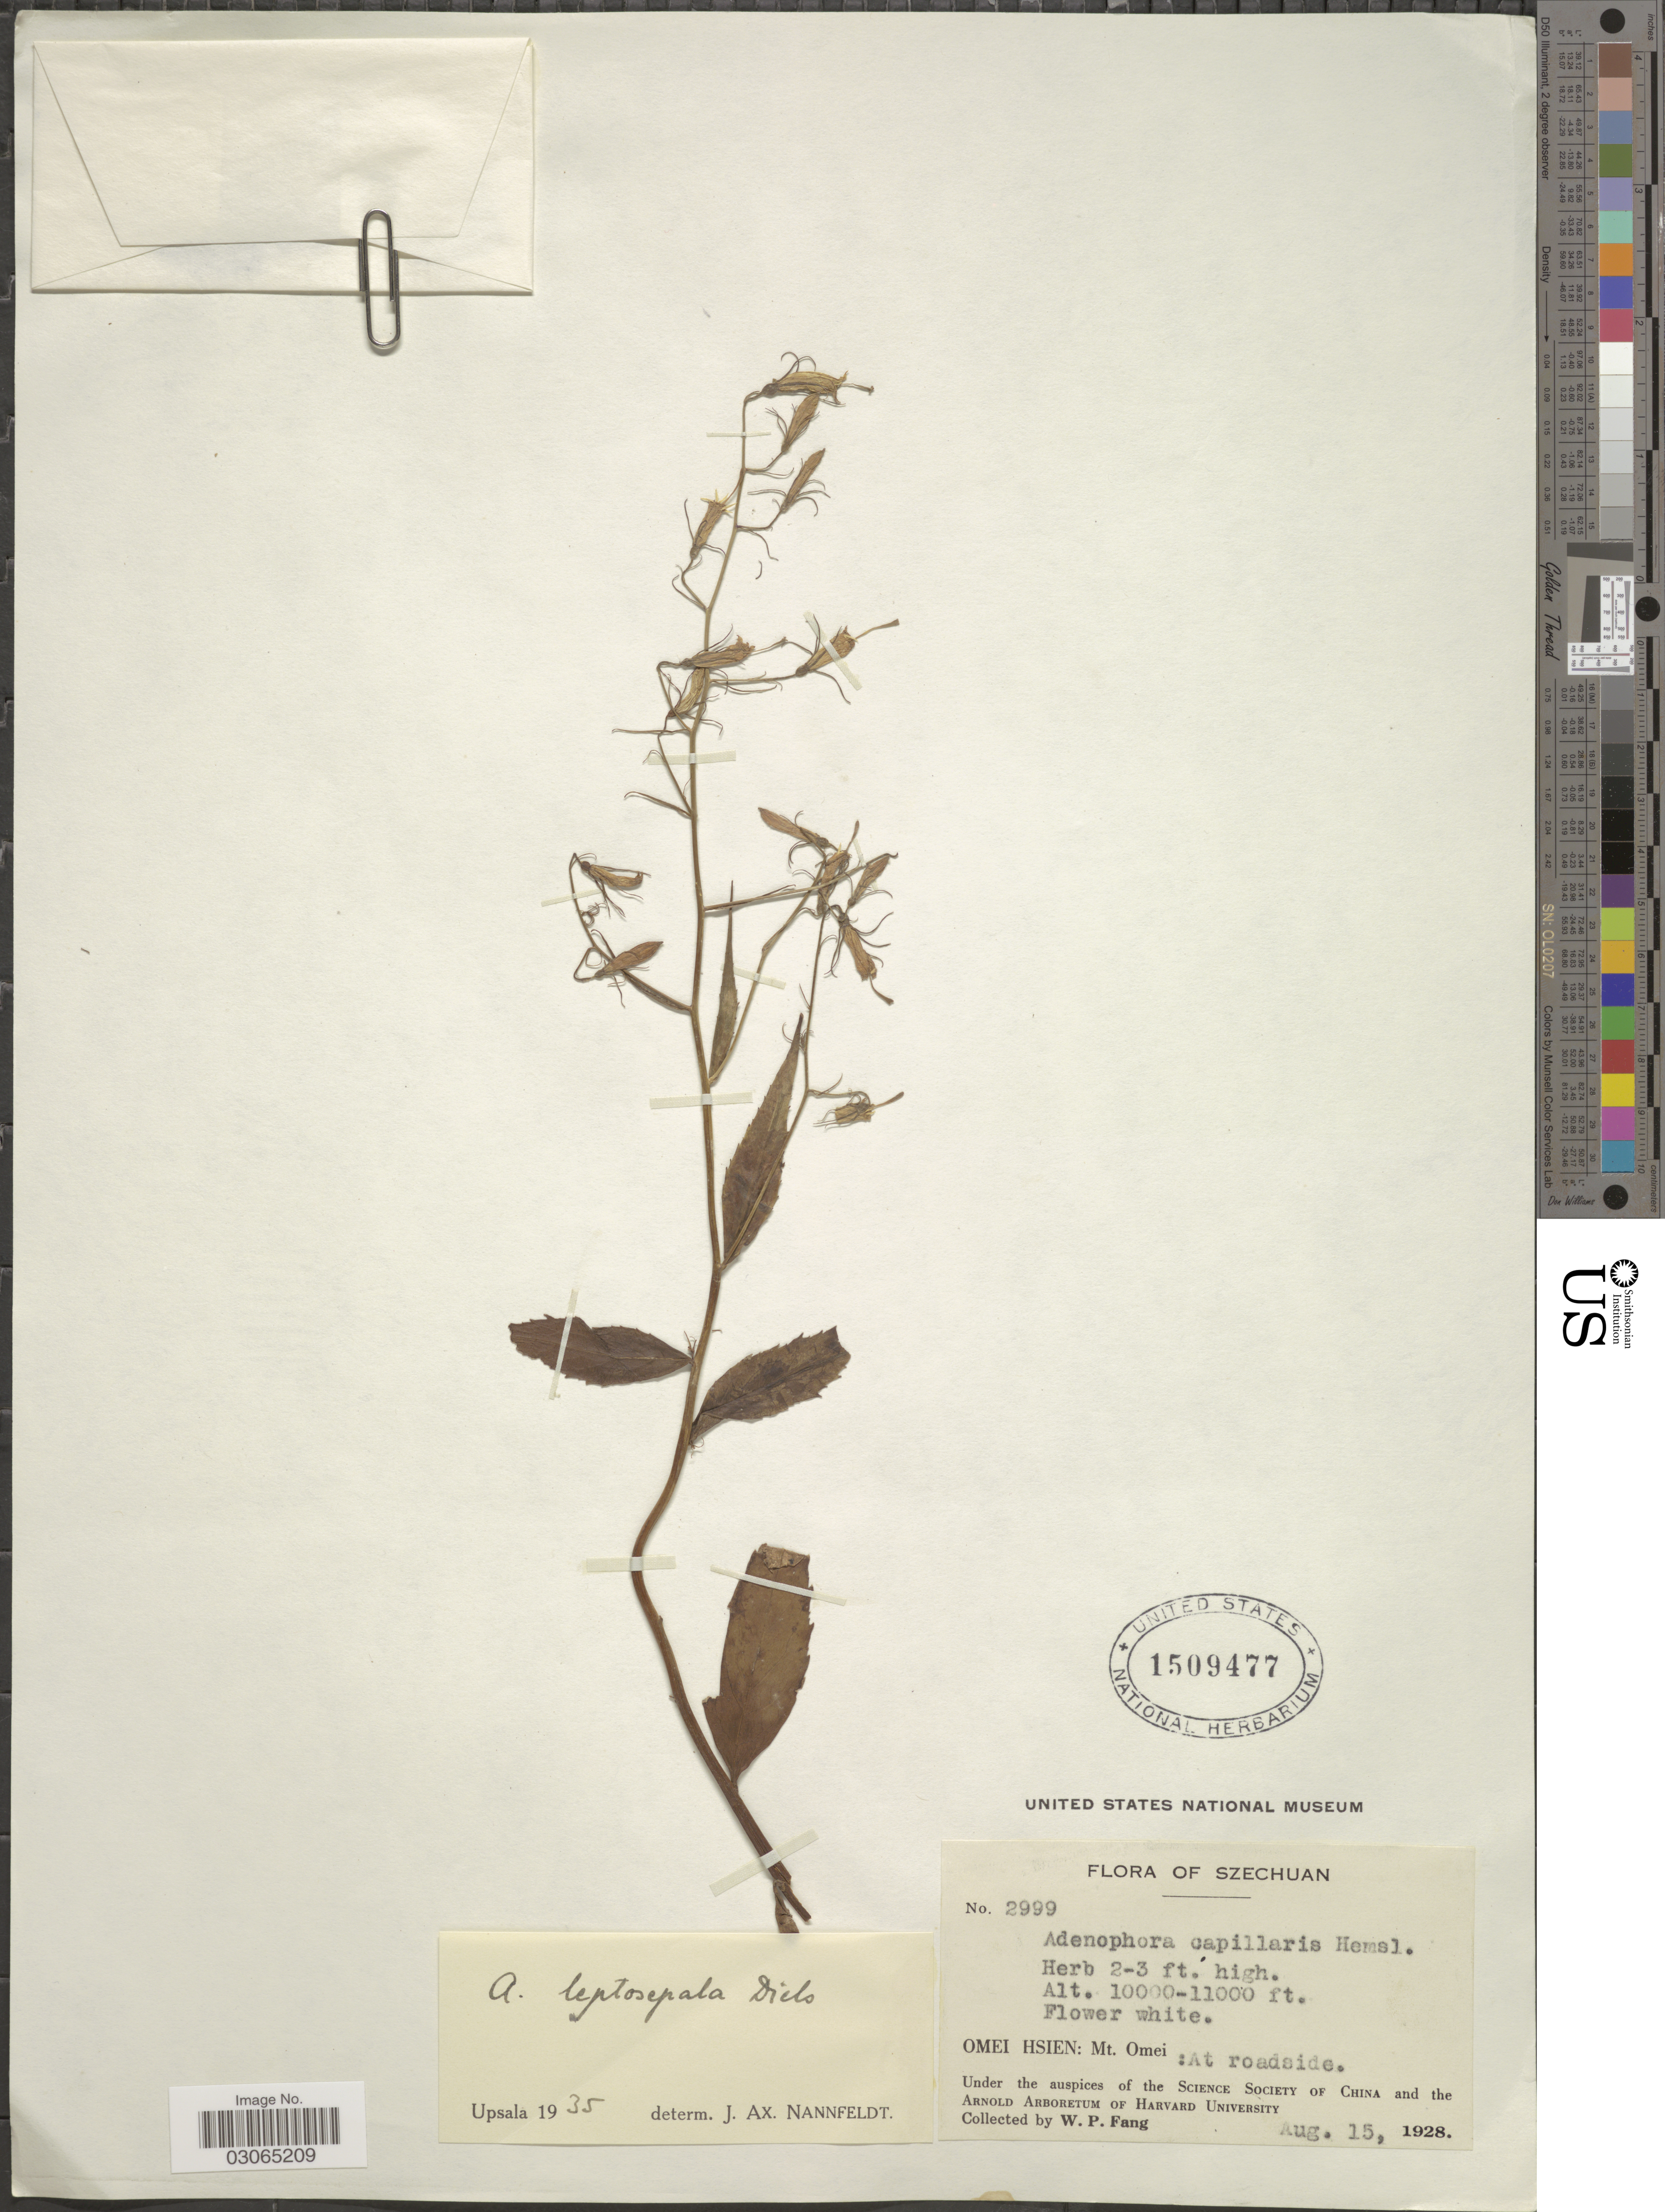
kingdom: Plantae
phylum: Tracheophyta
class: Magnoliopsida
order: Asterales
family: Campanulaceae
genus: Adenophora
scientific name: Adenophora leptosepala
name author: Diels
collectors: W. P. Fang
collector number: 2999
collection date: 1928-08-15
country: China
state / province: Sichuan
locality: Szechuan. Omei Hsien: Mt. Omei: At roadside.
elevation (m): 3048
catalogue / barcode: US 1509477